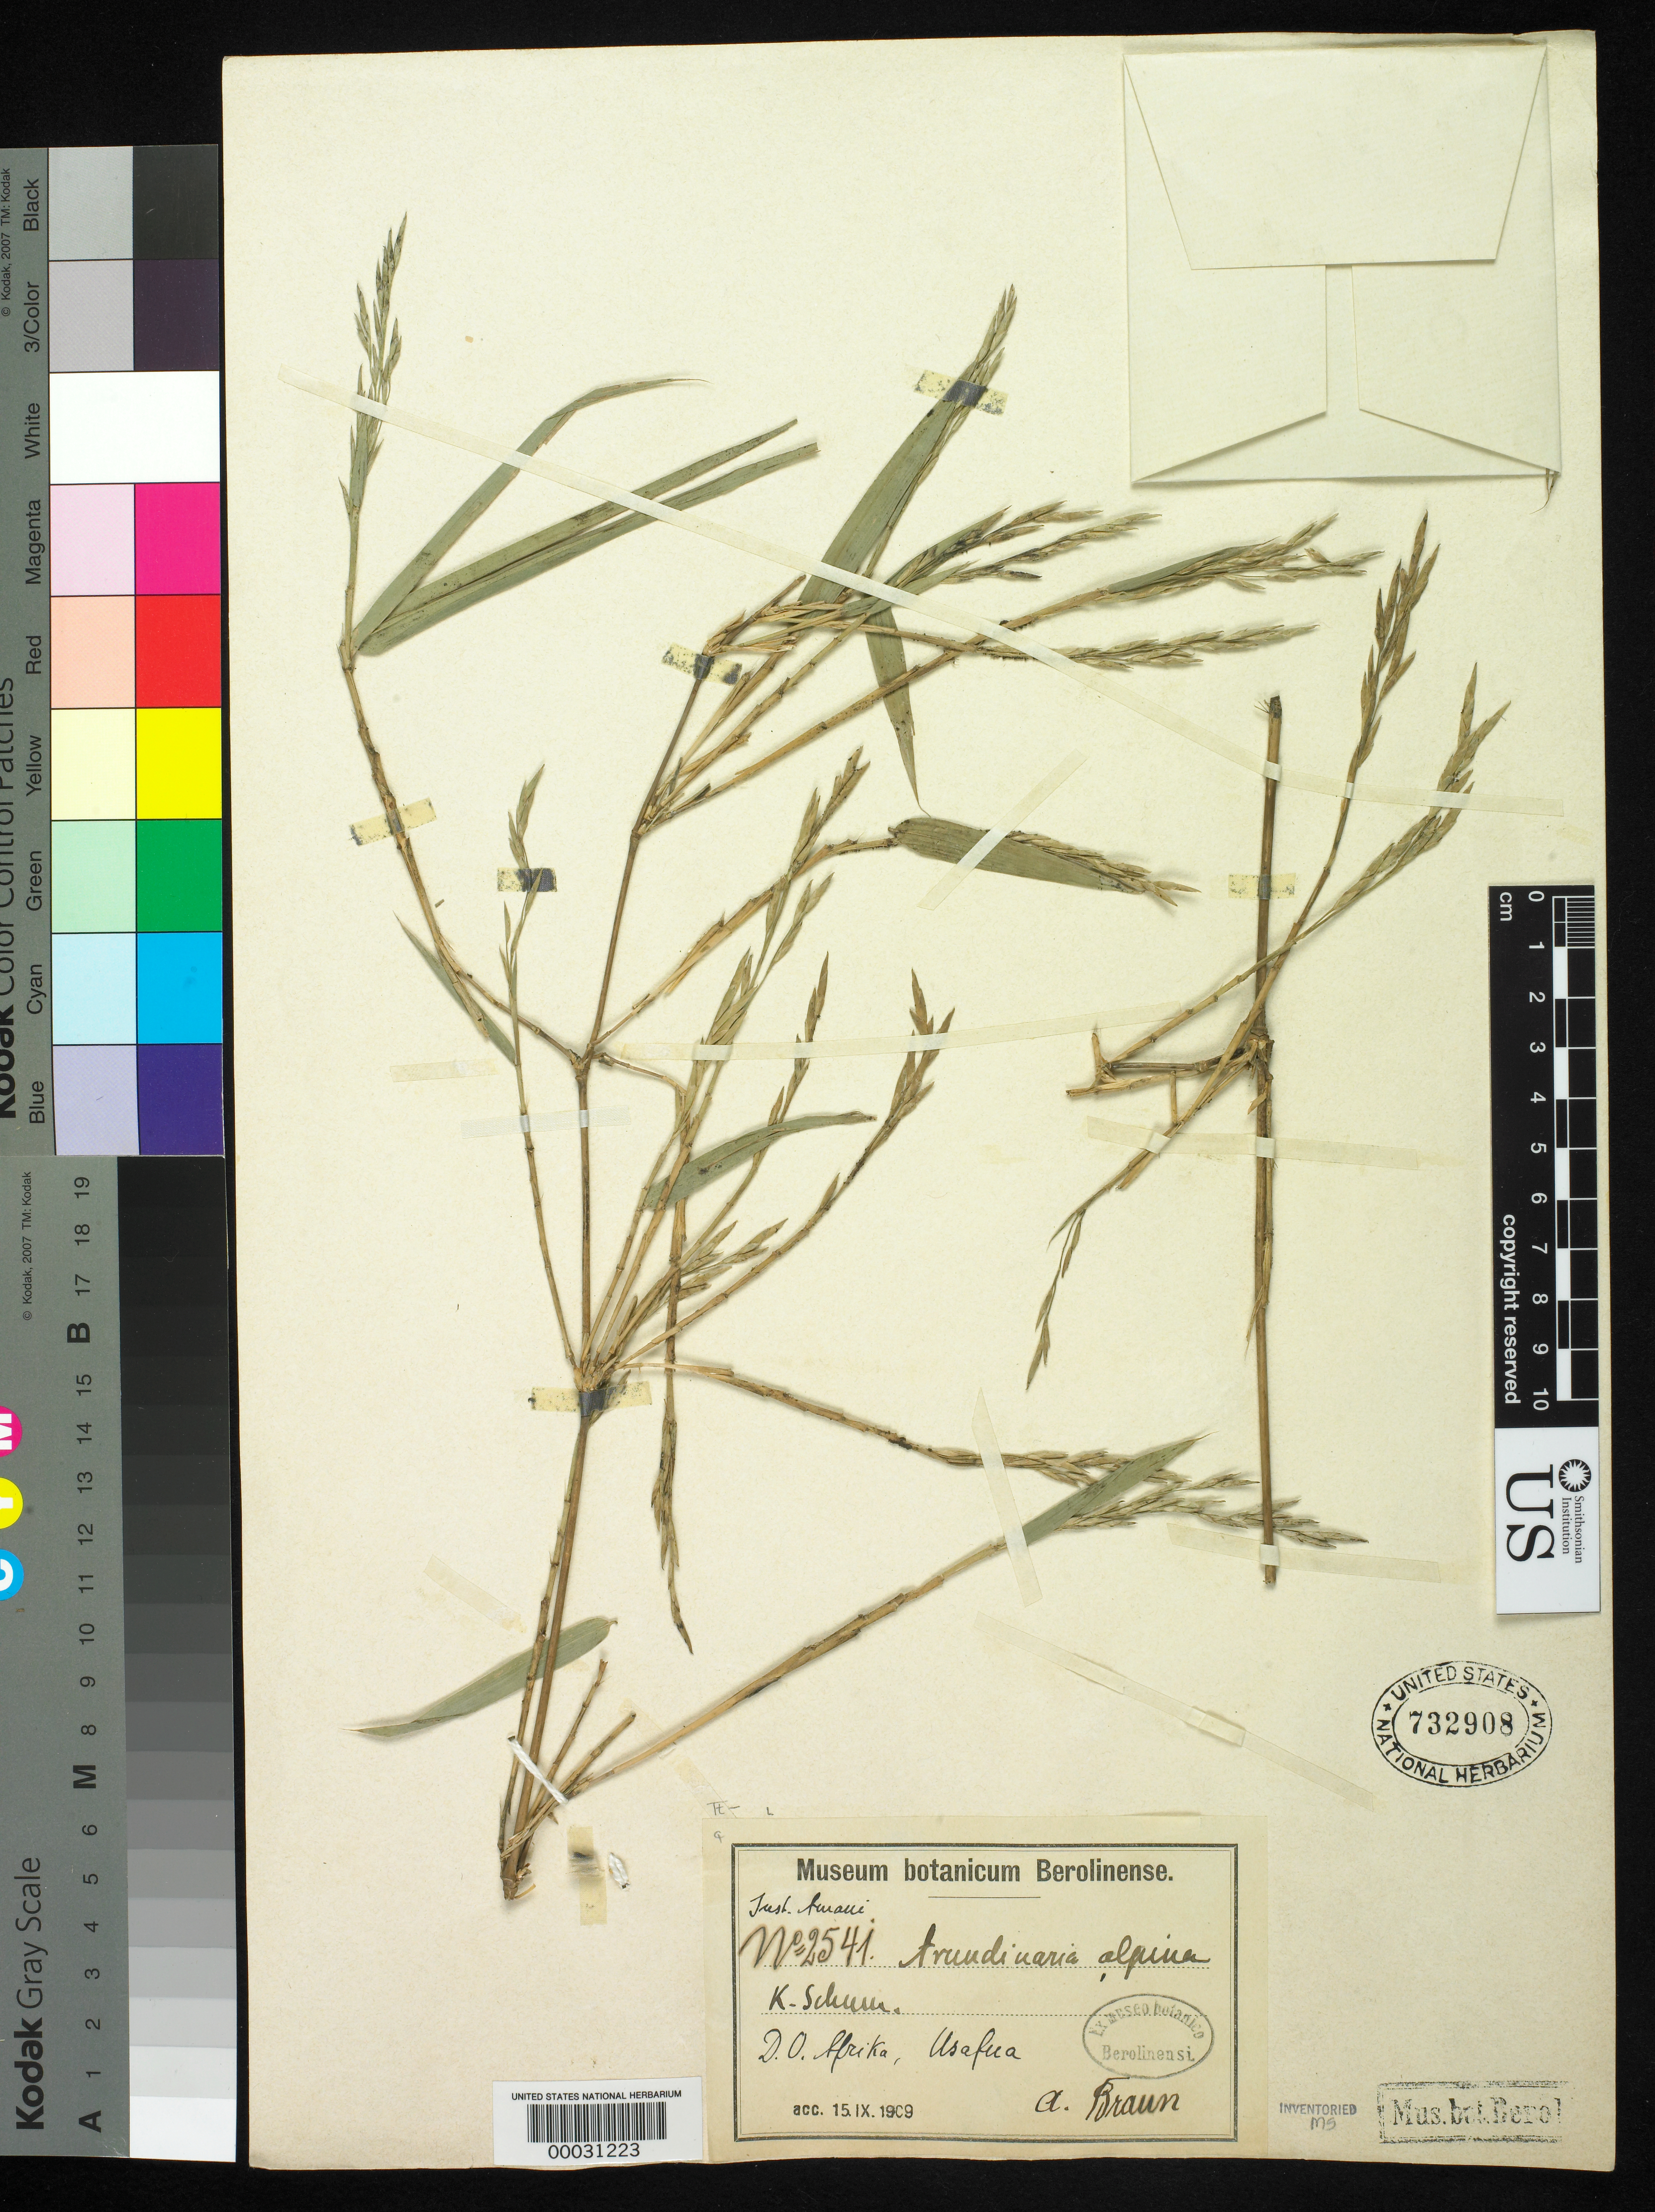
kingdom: Plantae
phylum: Tracheophyta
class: Liliopsida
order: Poales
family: Poaceae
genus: Oldeania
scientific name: Oldeania alpina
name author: (K. Schum.) Stapleton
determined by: Poaceae Reorganization Project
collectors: D. Sfrika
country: Panama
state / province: Chiriquí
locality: Around San Felix.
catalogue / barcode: US 732908